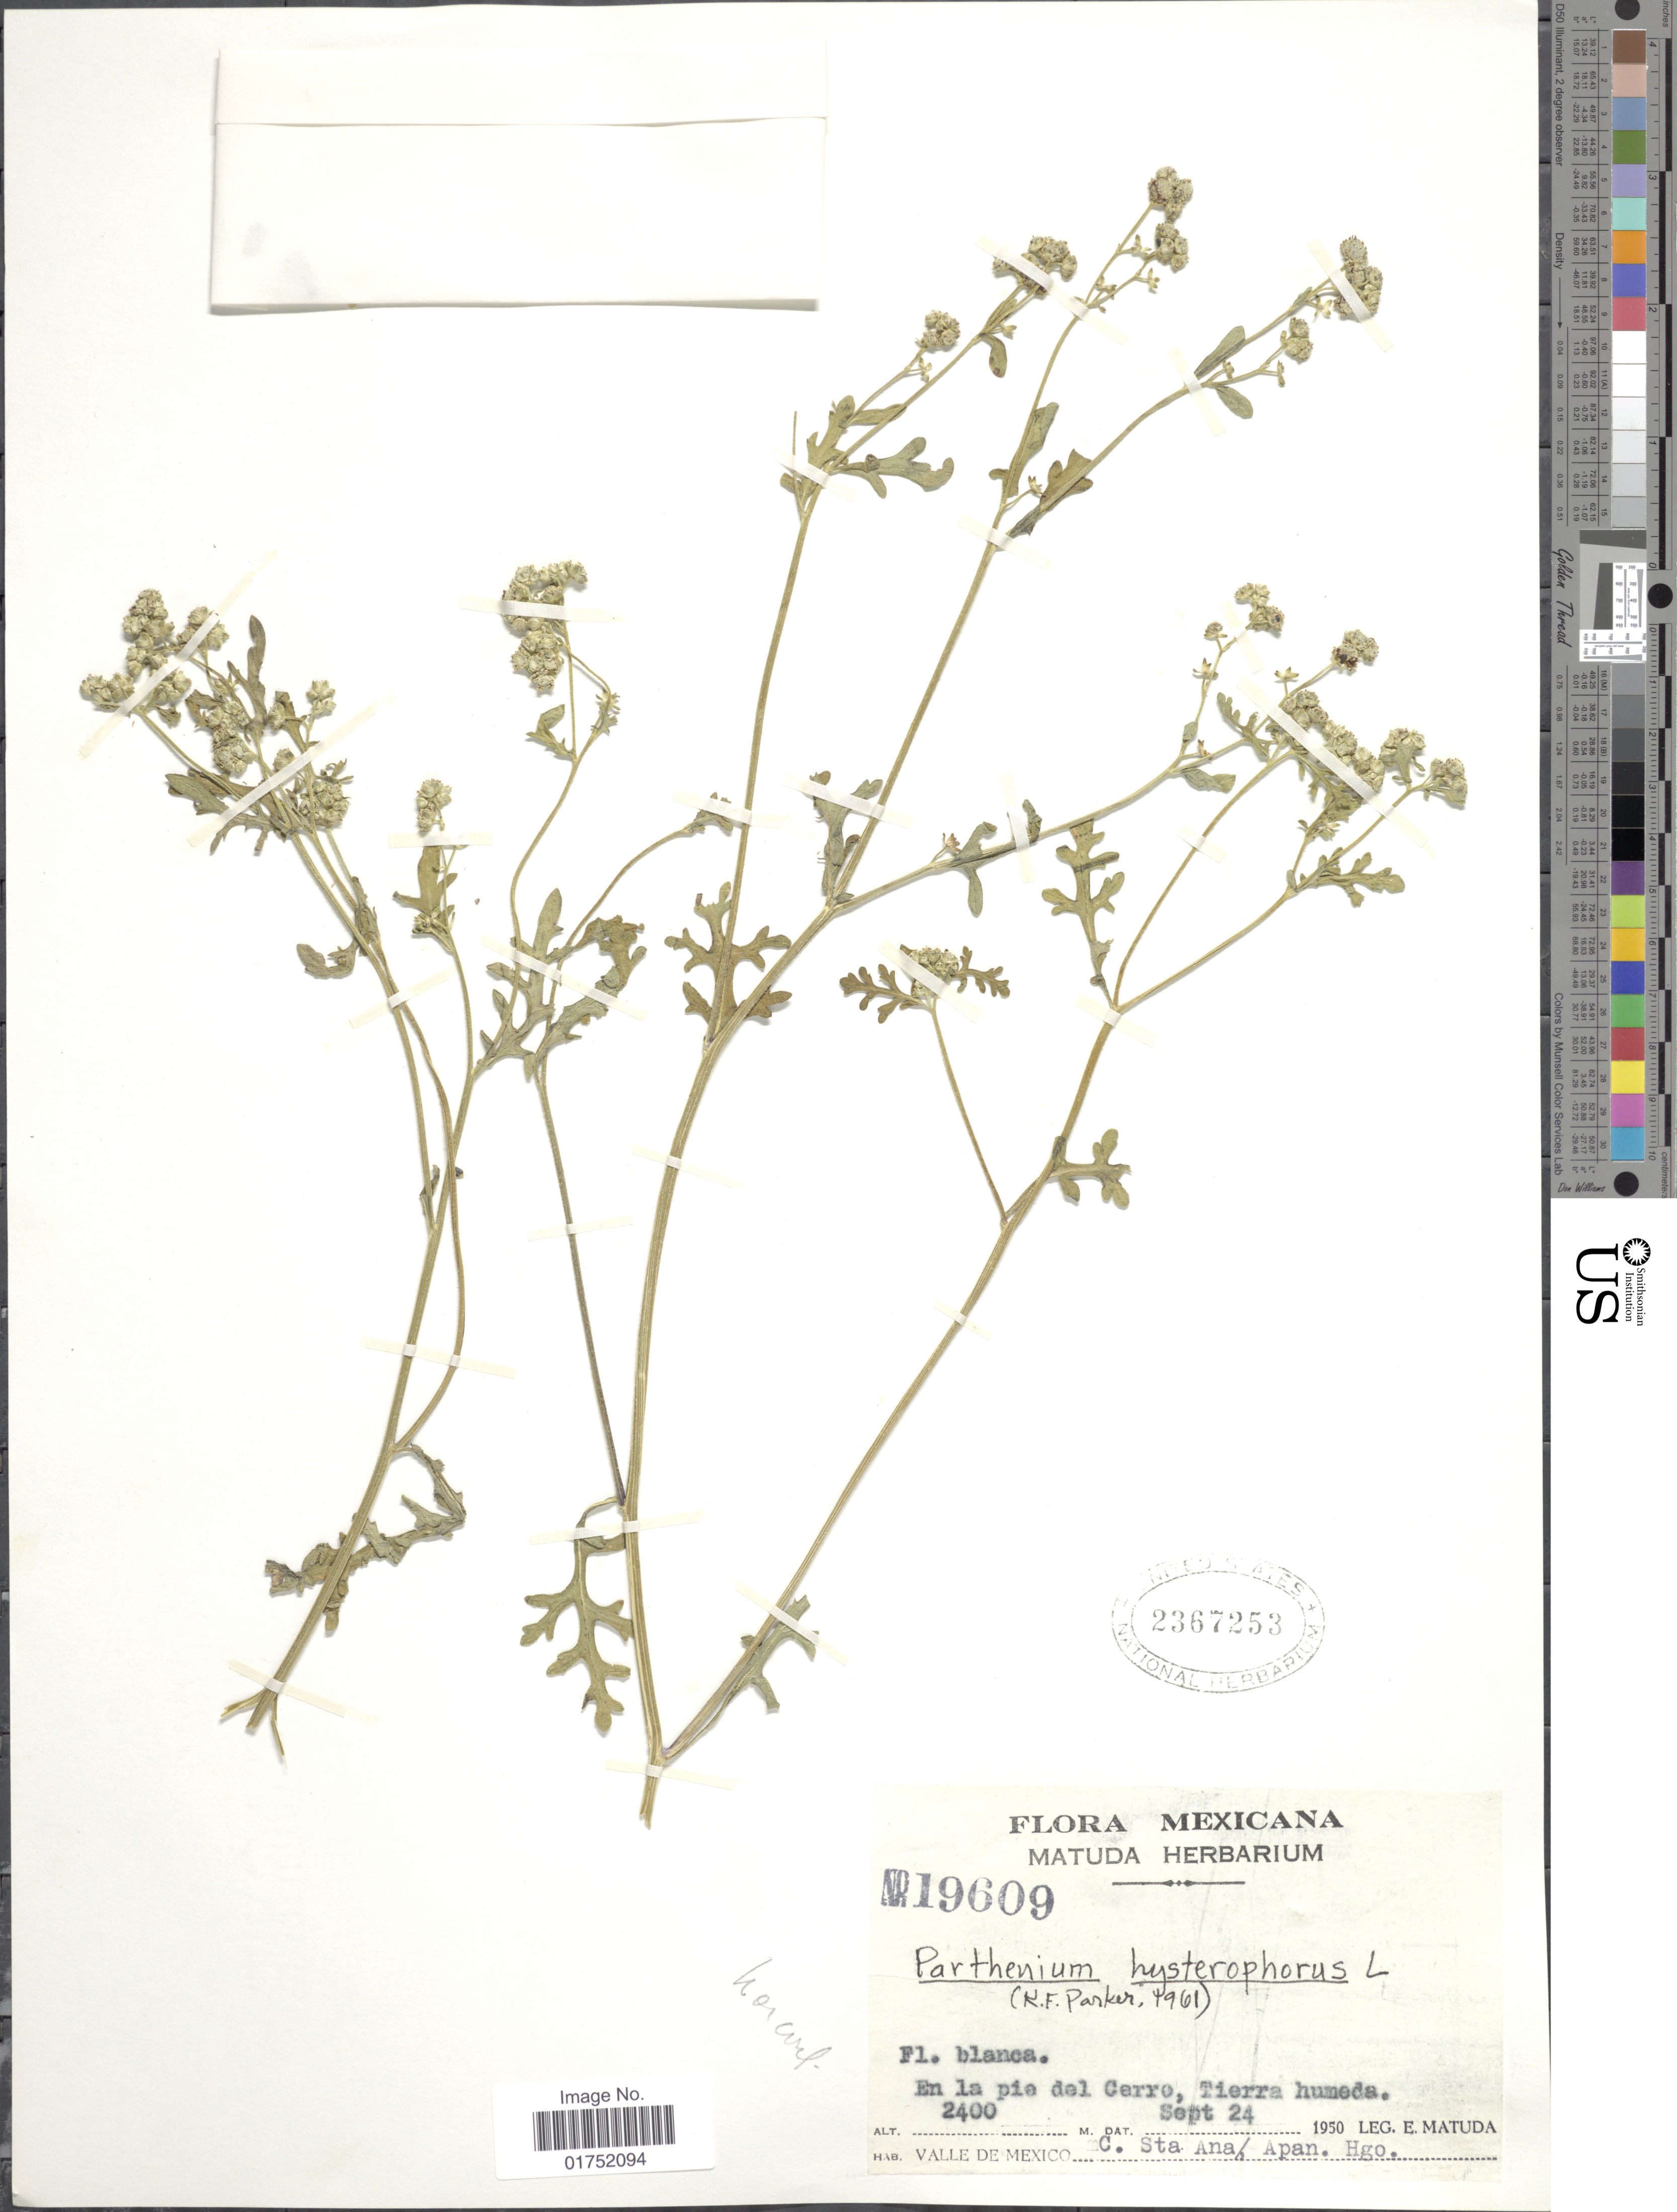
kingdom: Plantae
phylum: Tracheophyta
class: Magnoliopsida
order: Asterales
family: Asteraceae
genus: Parthenium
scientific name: Parthenium confertum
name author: A. Gray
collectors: E. Matuda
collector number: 19609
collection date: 1950-09-24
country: Mexico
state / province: Hidalgo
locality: En la pie del Cerro, Tierra humeda, Valle de Mexico, C. Sta Ana/ Apan. Hgo.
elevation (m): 2400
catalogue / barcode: US 2367253